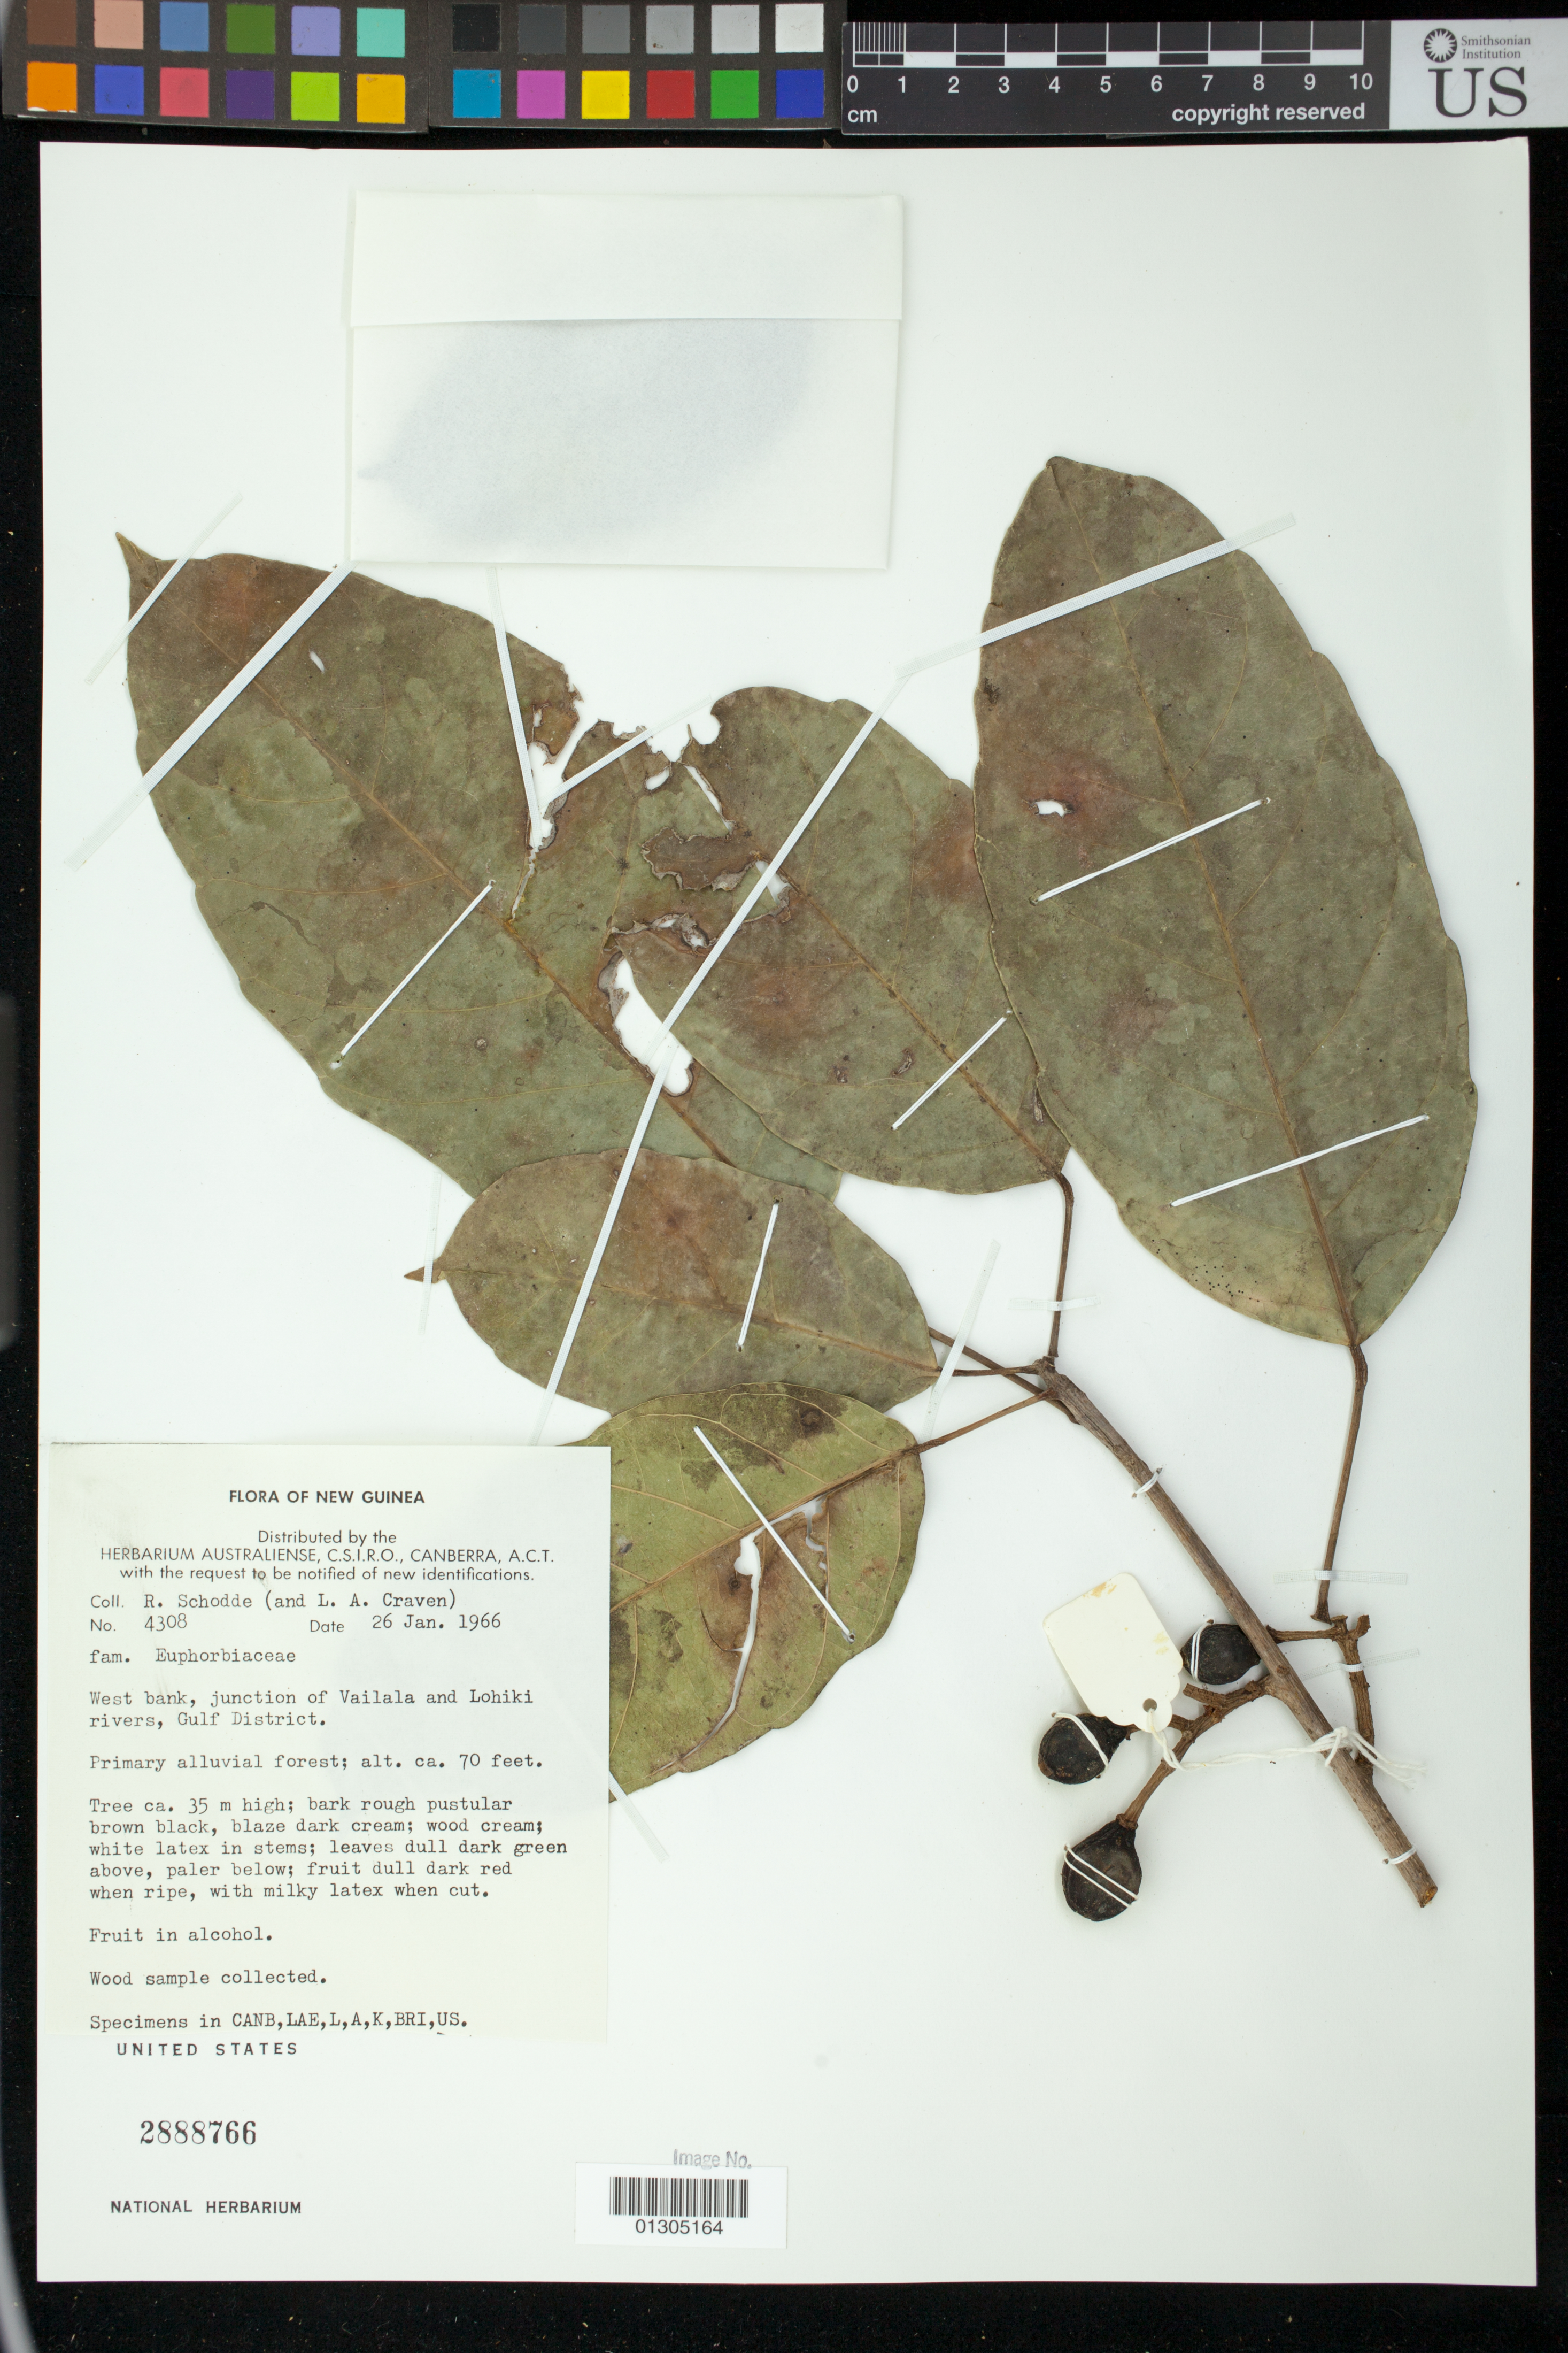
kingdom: Plantae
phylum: Tracheophyta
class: Magnoliopsida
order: Malpighiales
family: Euphorbiaceae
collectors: R. Schodde & L. A. Craven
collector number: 4308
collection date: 1966-01-26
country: Papua New Guinea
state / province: Gulf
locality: West bank, junction of Vailala and Lohiki rivers.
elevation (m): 21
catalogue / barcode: US 2888766